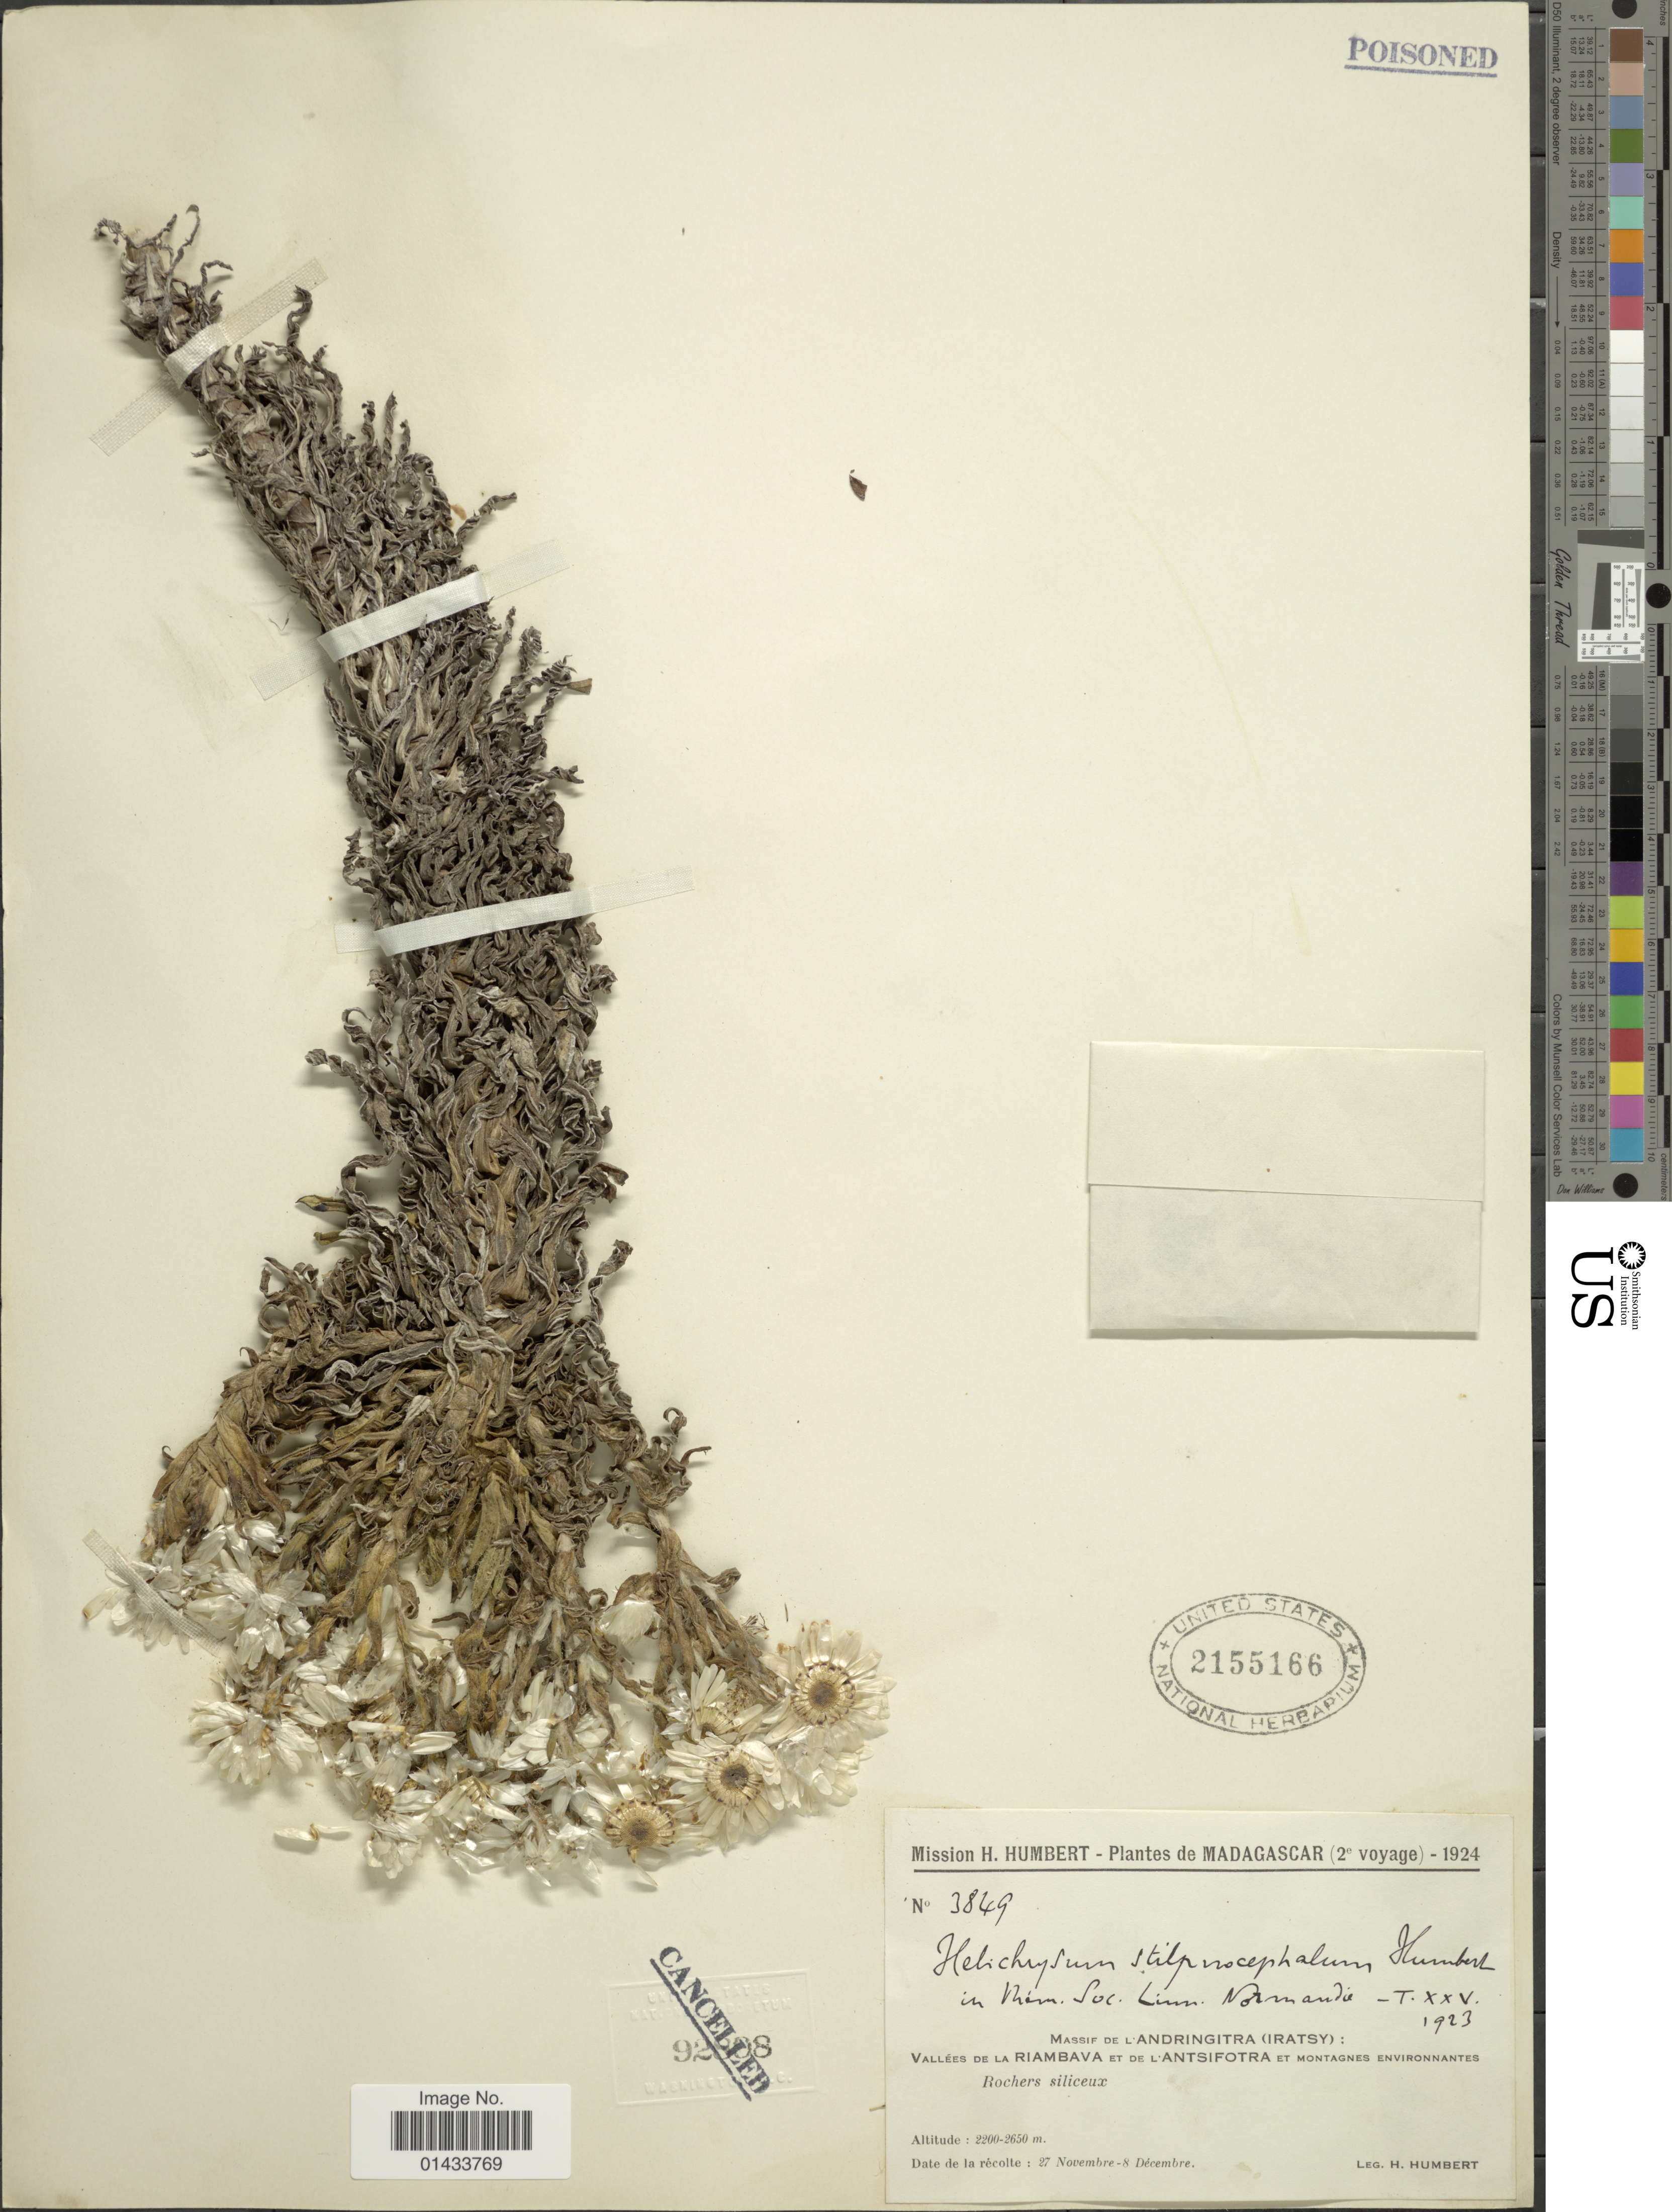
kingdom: Plantae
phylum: Tracheophyta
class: Magnoliopsida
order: Asterales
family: Asteraceae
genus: Helichrysum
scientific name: Helichrysum stilpnocephalum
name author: Humbert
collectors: H. Humbert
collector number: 3849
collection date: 1924-11-27/1924-12-08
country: Madagascar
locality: Massif de l' Andringitra (Iratsy): Vallees de la Riambava et de L' Antsifotra et Montagnes Environnantes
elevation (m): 2200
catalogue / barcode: US 2155166